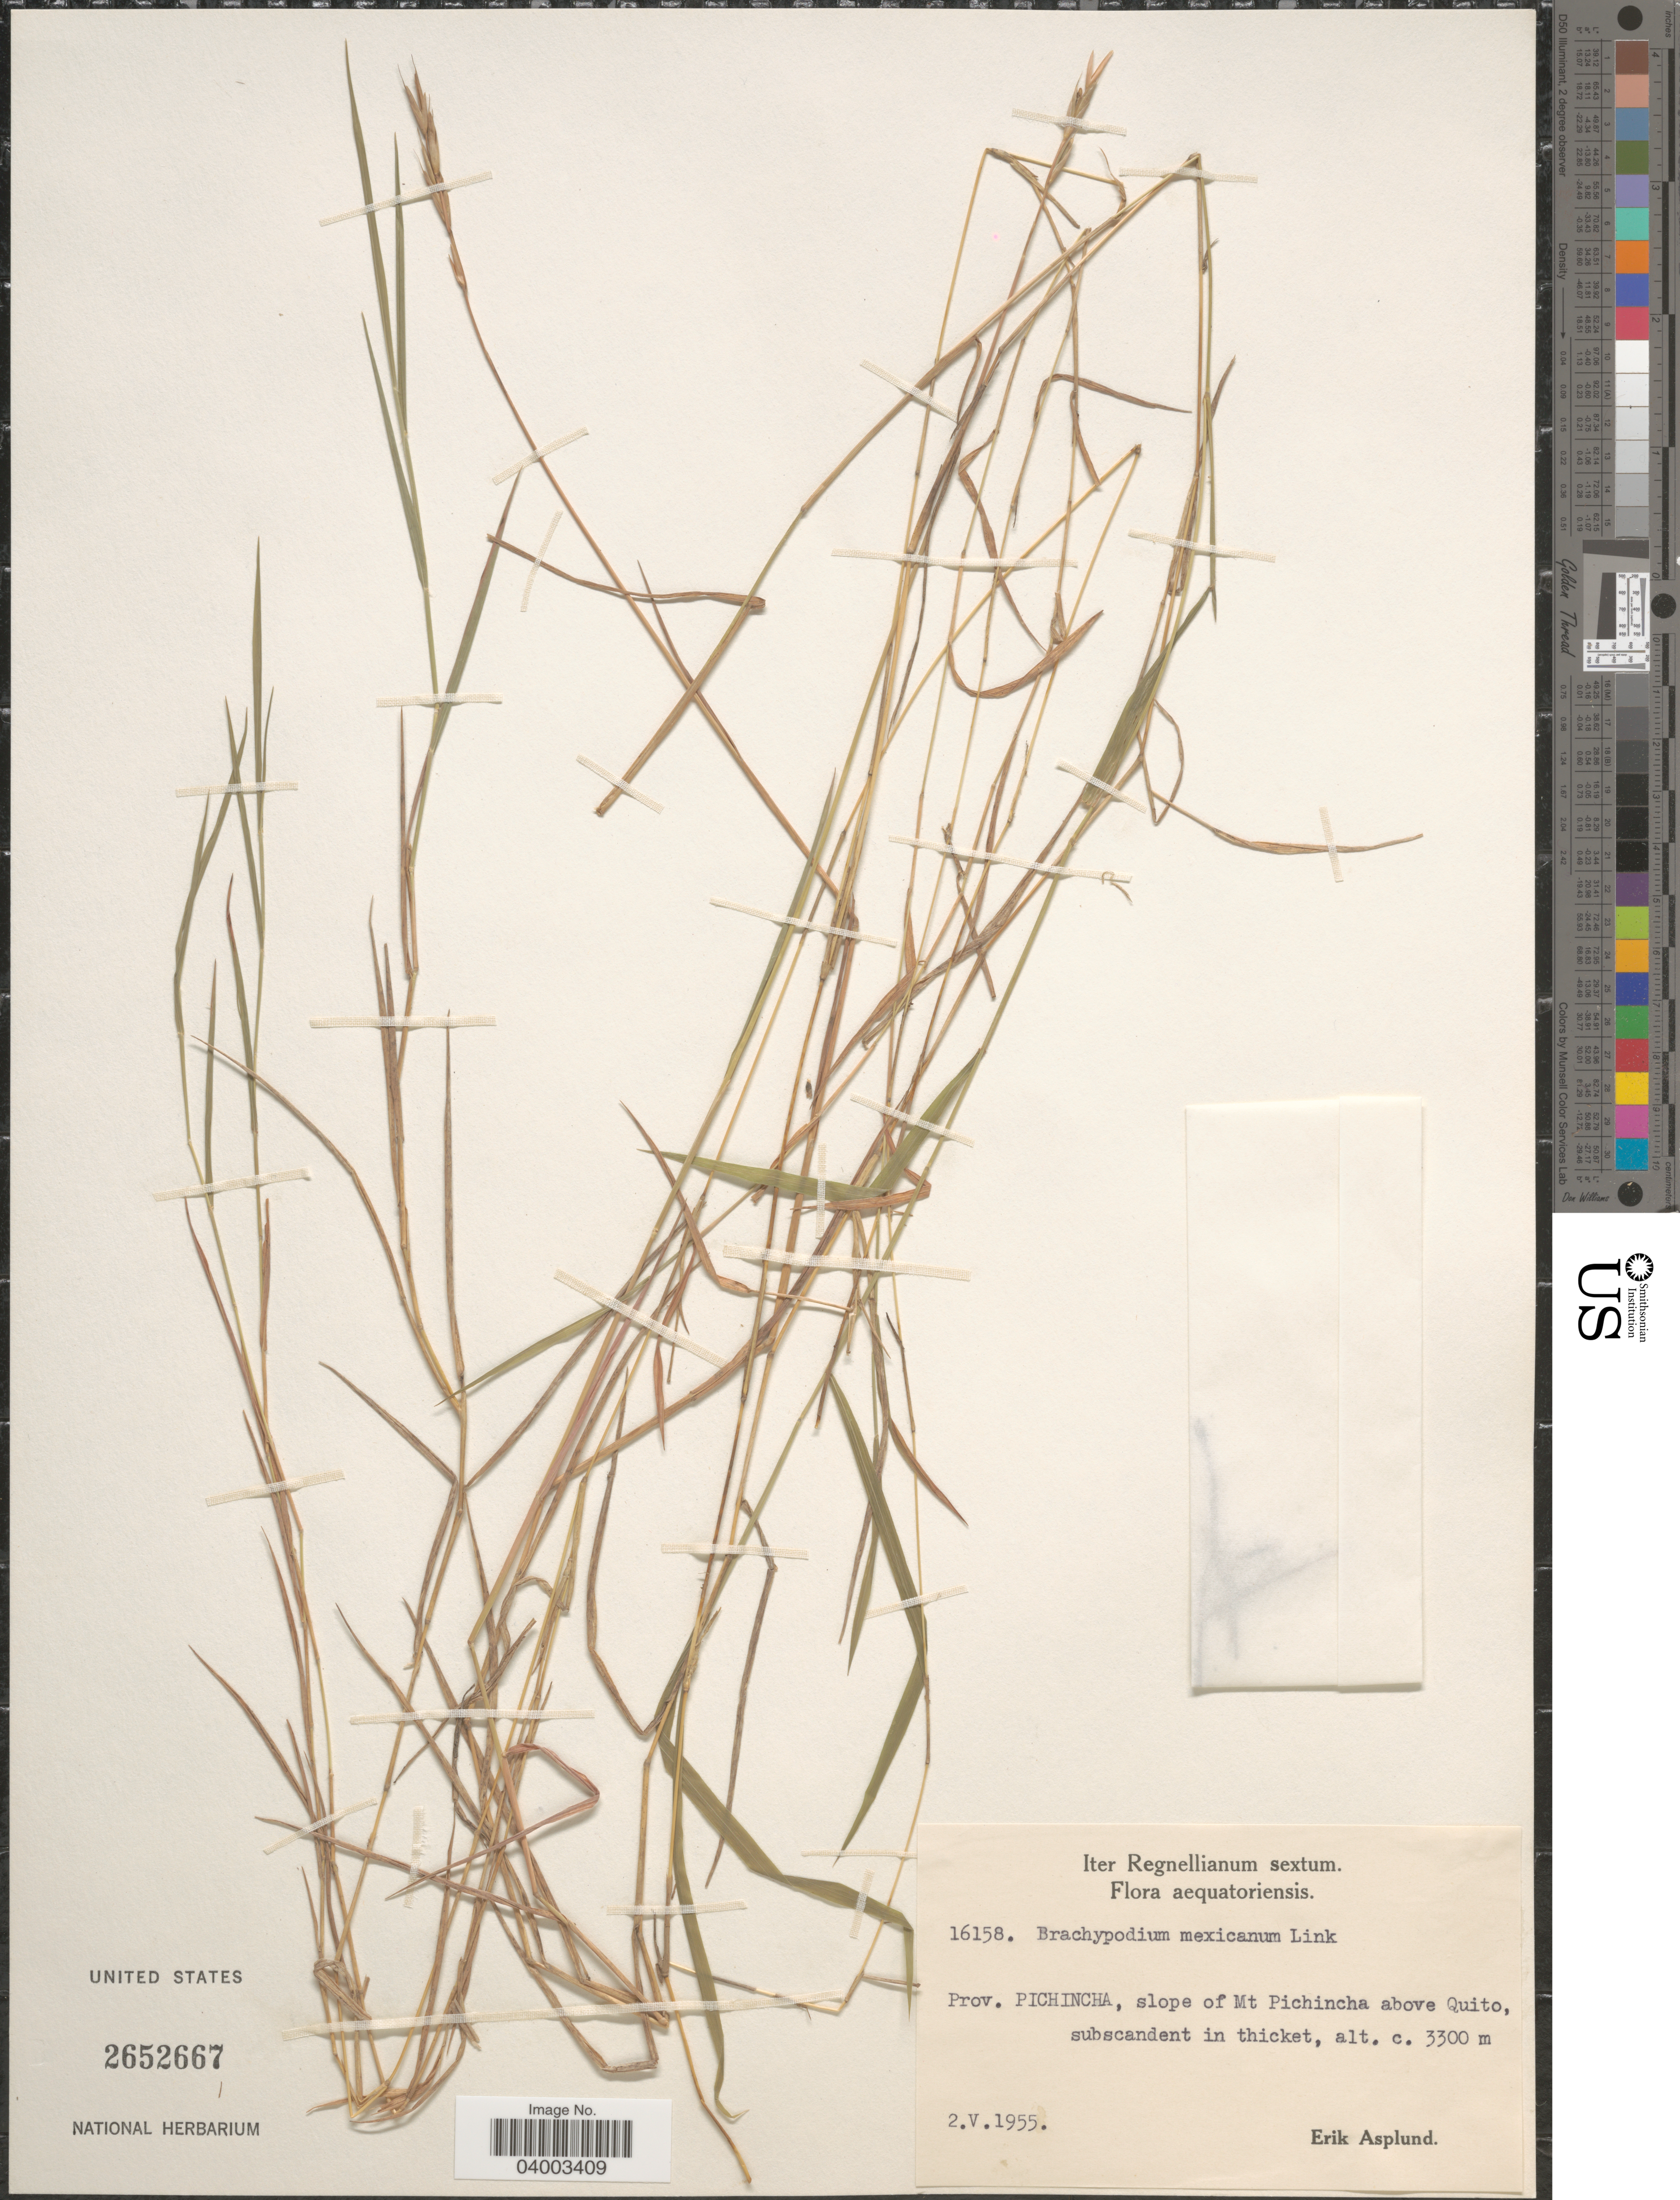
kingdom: Plantae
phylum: Tracheophyta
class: Liliopsida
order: Poales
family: Poaceae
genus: Brachypodium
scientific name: Brachypodium mexicanum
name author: (Roem. & Schult.) Link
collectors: E. Asplund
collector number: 16158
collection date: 1955-05-02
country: Ecuador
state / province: Pichincha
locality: Slope of Mt Pichincha above Quito, subscandent in thicket.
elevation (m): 3300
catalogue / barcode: US 2652667